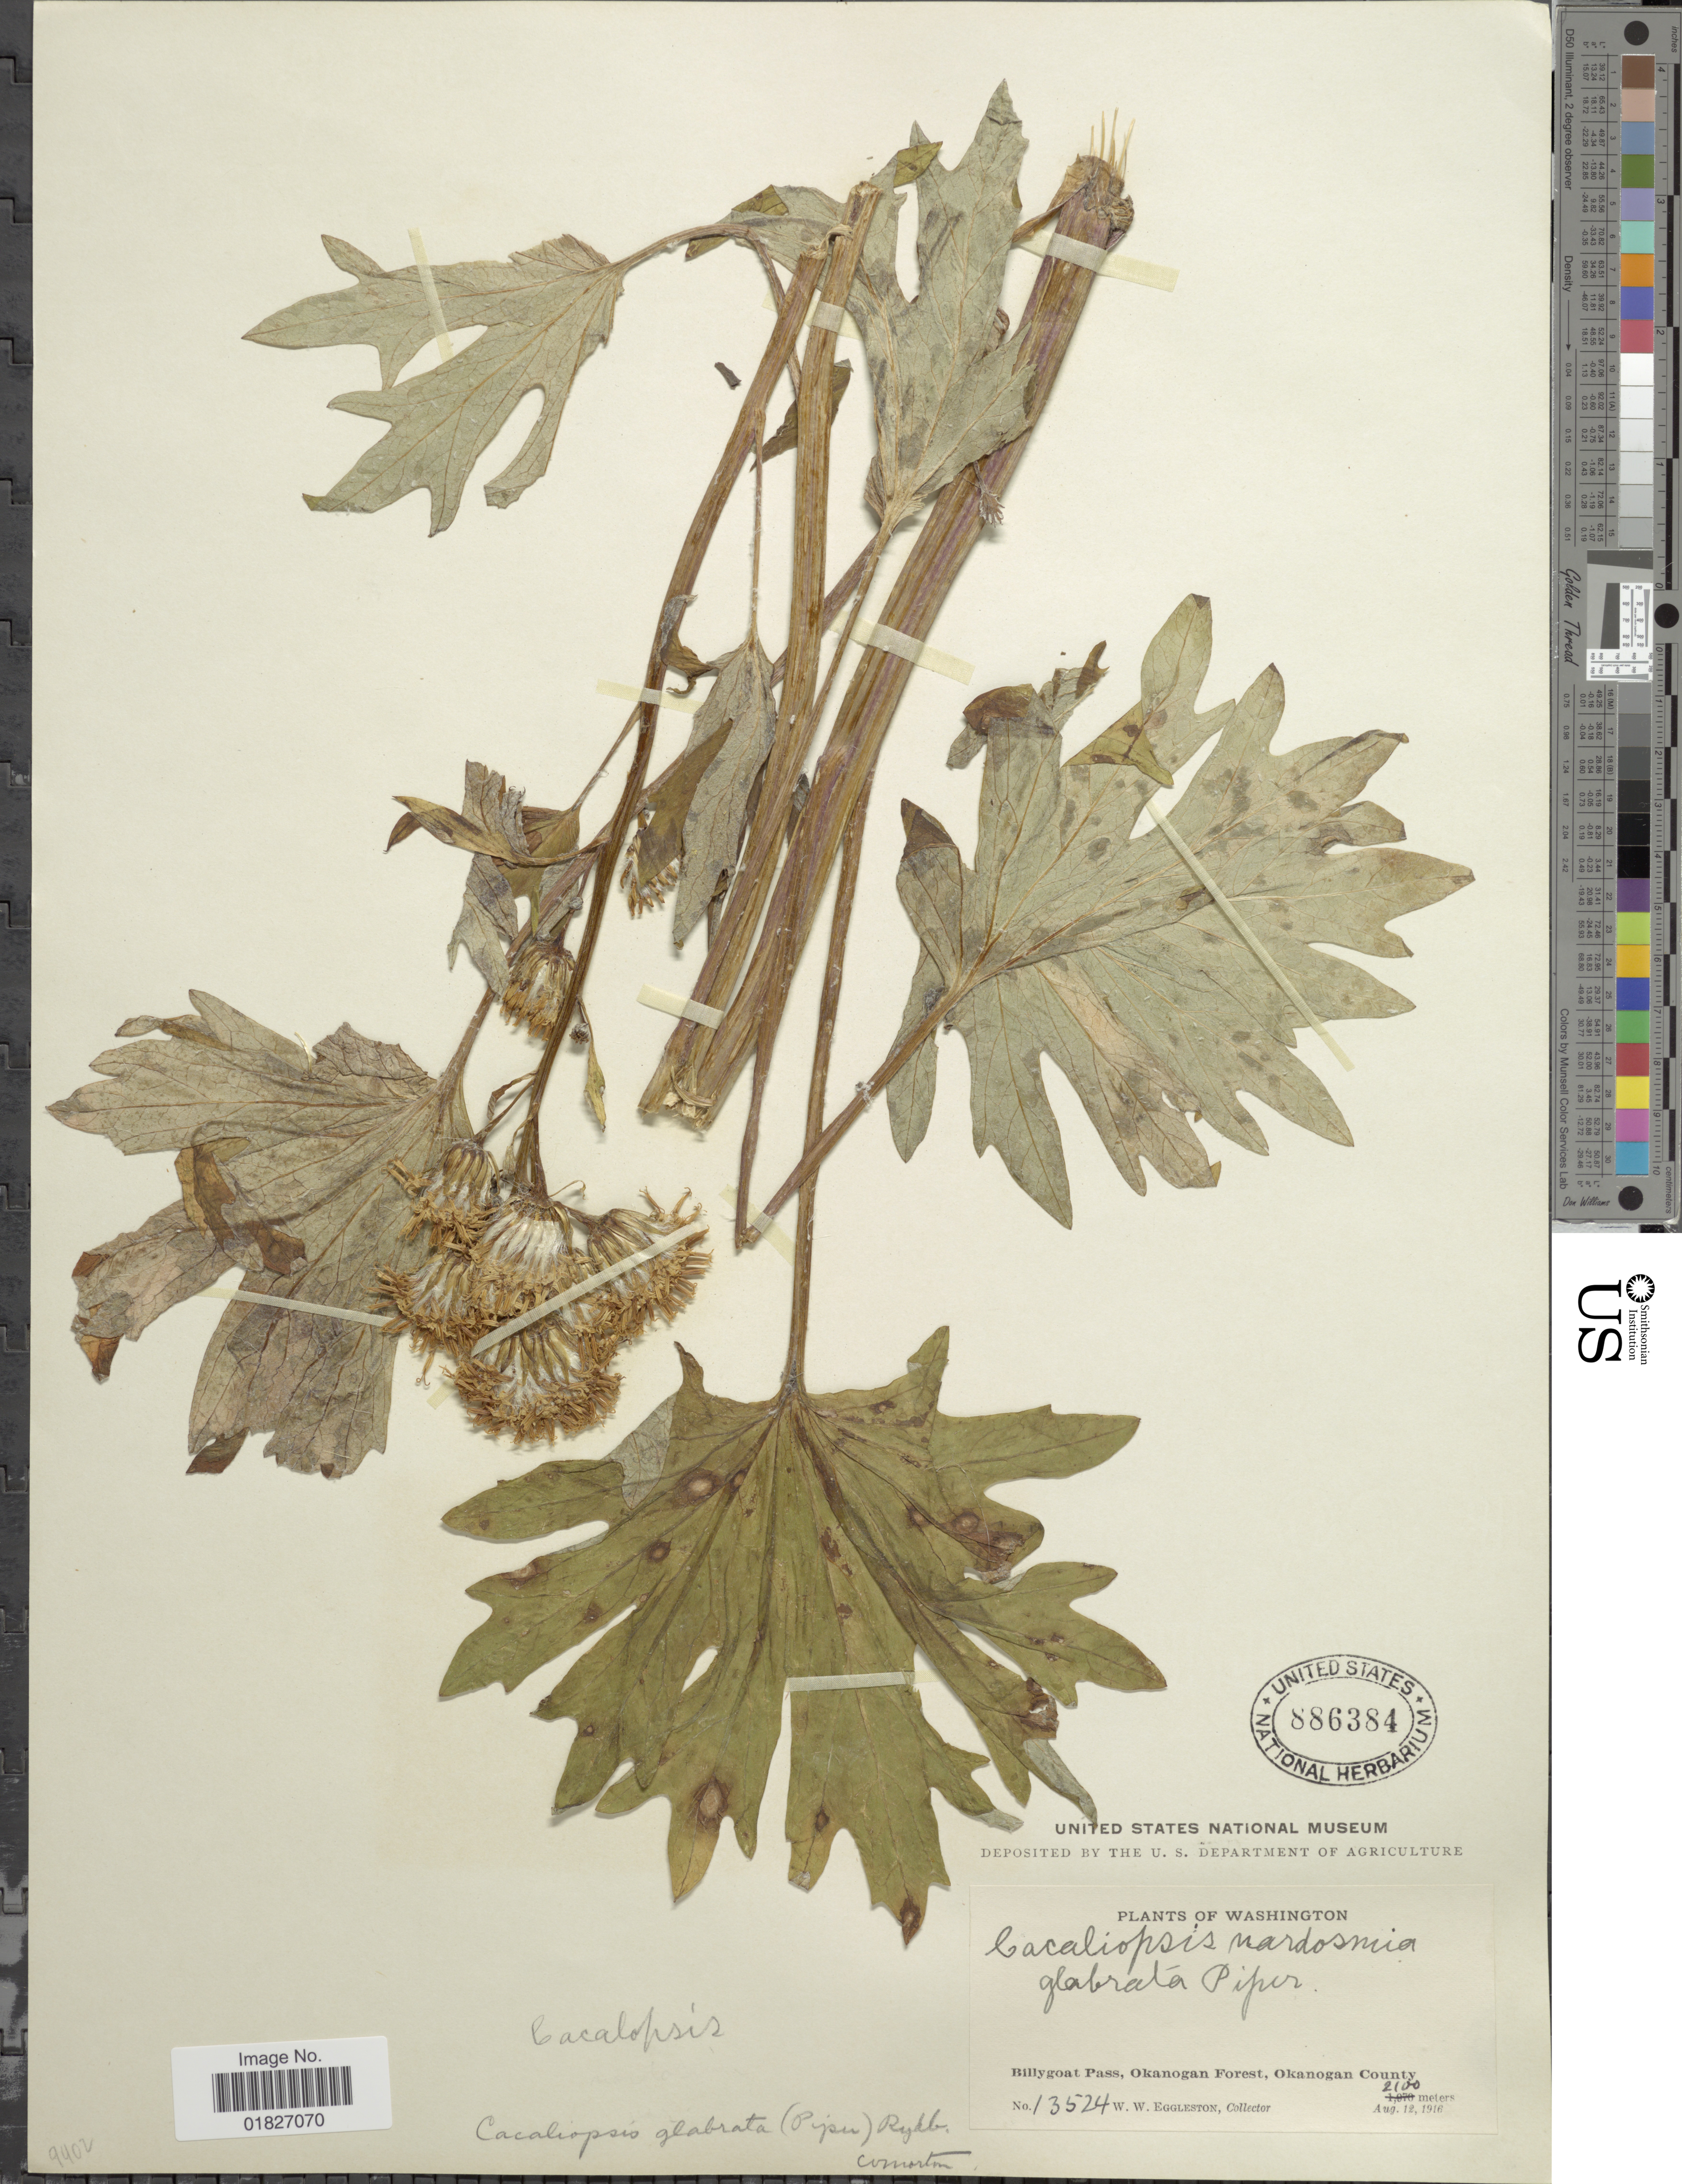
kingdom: Plantae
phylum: Tracheophyta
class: Magnoliopsida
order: Asterales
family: Asteraceae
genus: Cacaliopsis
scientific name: Cacaliopsis nardosmia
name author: A. Gray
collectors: W. W. Eggleston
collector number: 13524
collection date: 1916-08-12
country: United States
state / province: Washington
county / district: Okanogan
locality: Billygoast Pass, Okanogan Forest, Okanogan County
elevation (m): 2100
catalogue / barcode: US 886384